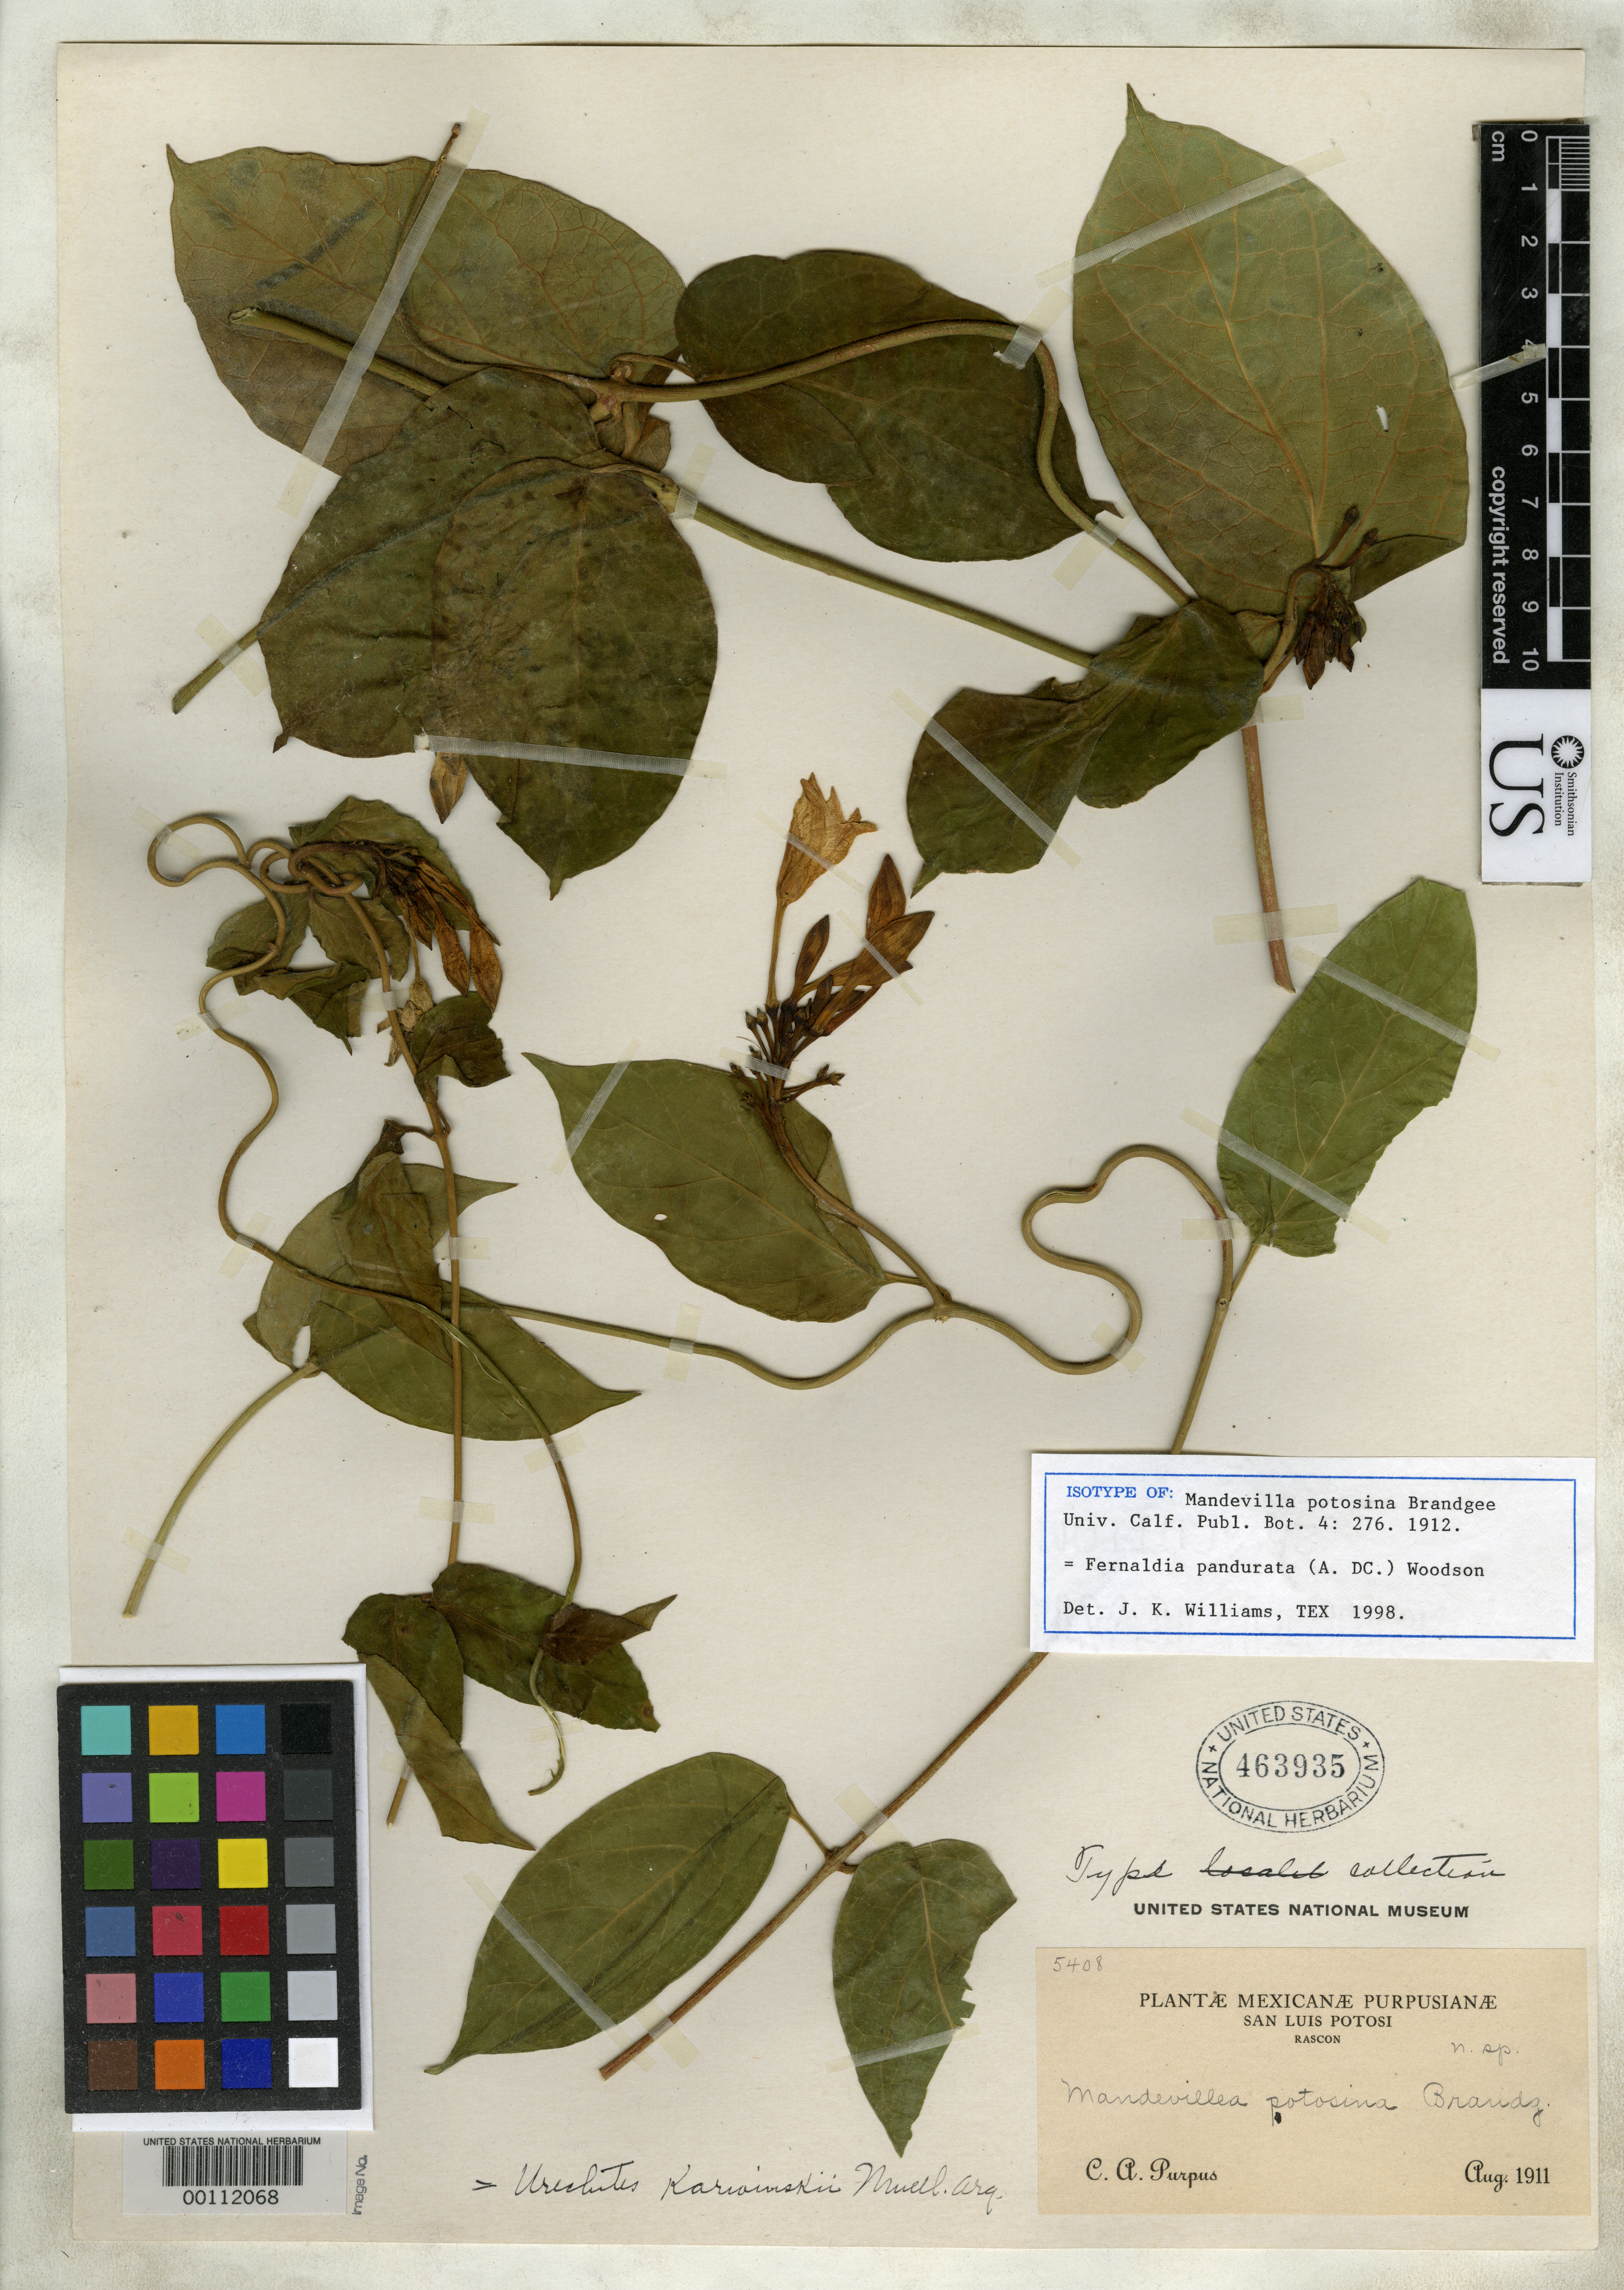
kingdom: Plantae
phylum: Tracheophyta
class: Magnoliopsida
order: Gentianales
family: Apocynaceae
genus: Mandevilla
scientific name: Mandevilla potosina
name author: Brandegee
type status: Isotype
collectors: C. A. Purpus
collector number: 5408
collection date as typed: Aug 1911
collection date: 1911-08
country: Mexico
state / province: San Luis Potosi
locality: Near Rascon.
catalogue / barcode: US 463935